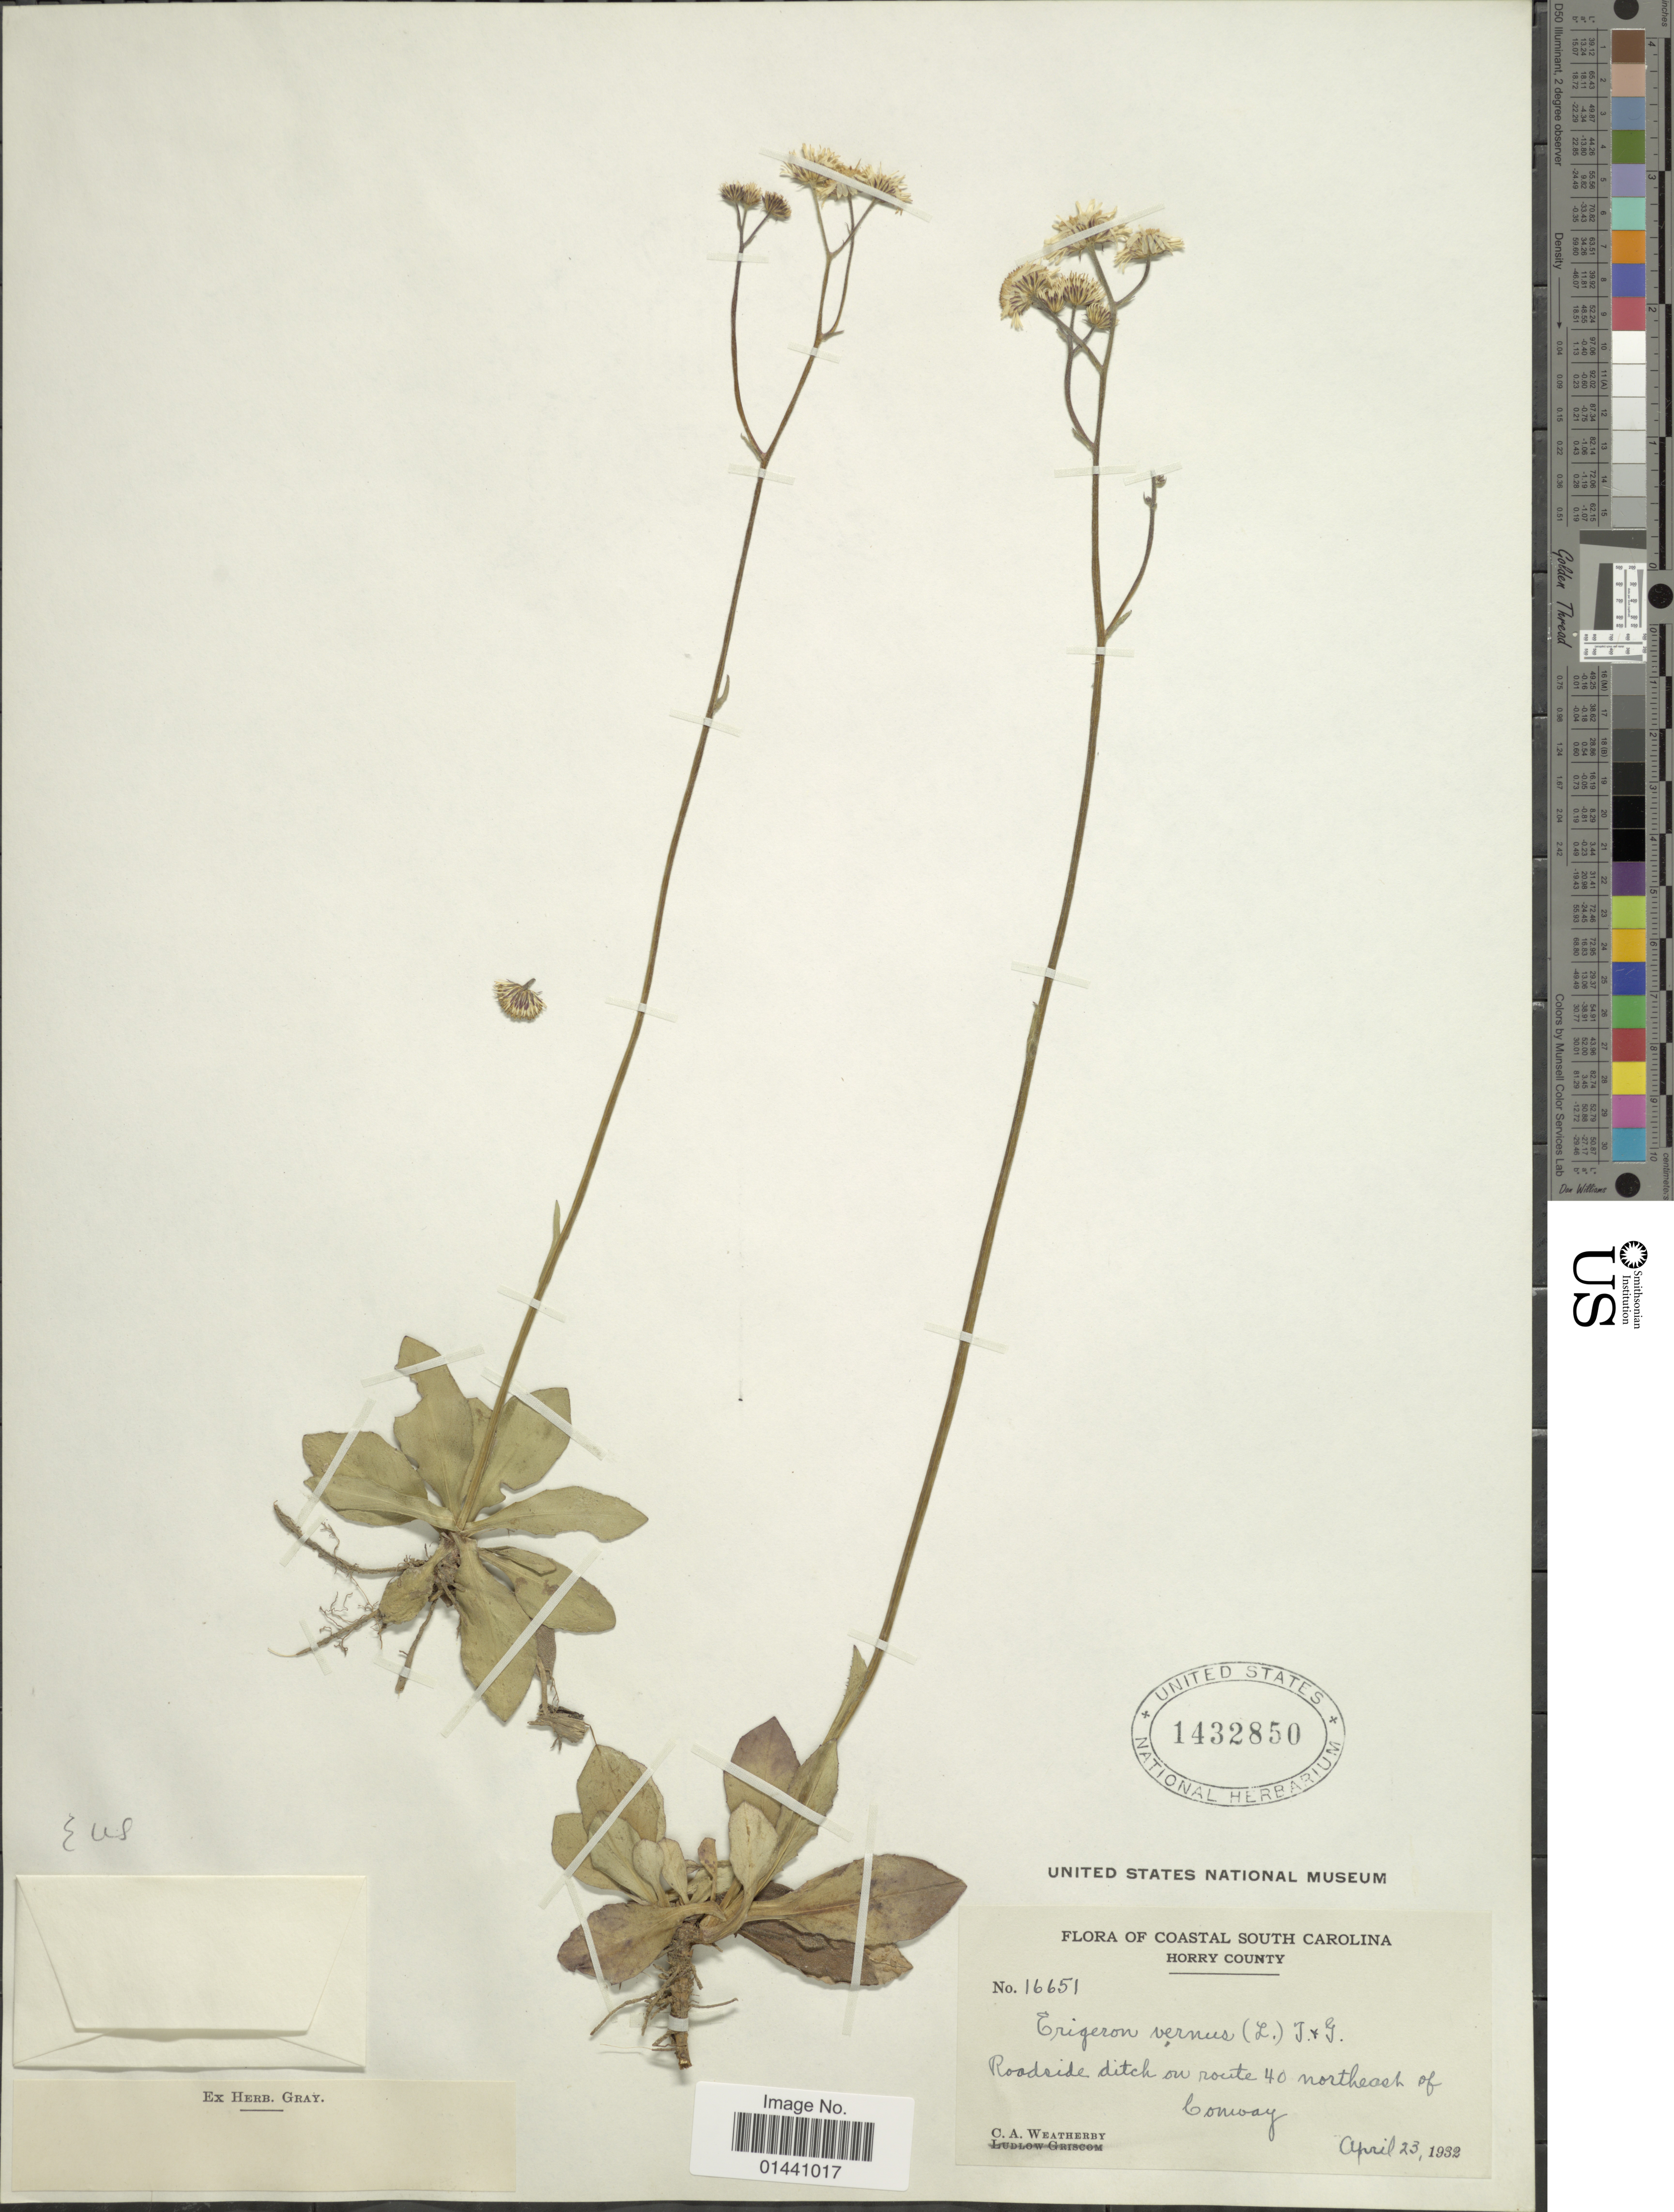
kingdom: Plantae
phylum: Tracheophyta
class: Magnoliopsida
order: Asterales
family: Asteraceae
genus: Erigeron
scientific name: Erigeron vernus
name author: (L.) Torr. & A. Gray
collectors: C. A. Weatherby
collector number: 16651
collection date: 1932-04-23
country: United States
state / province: South Carolina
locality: Coastal South Carolina, Horry County, Roadside ditch on route 40 northeast of Conway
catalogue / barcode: US 1432850